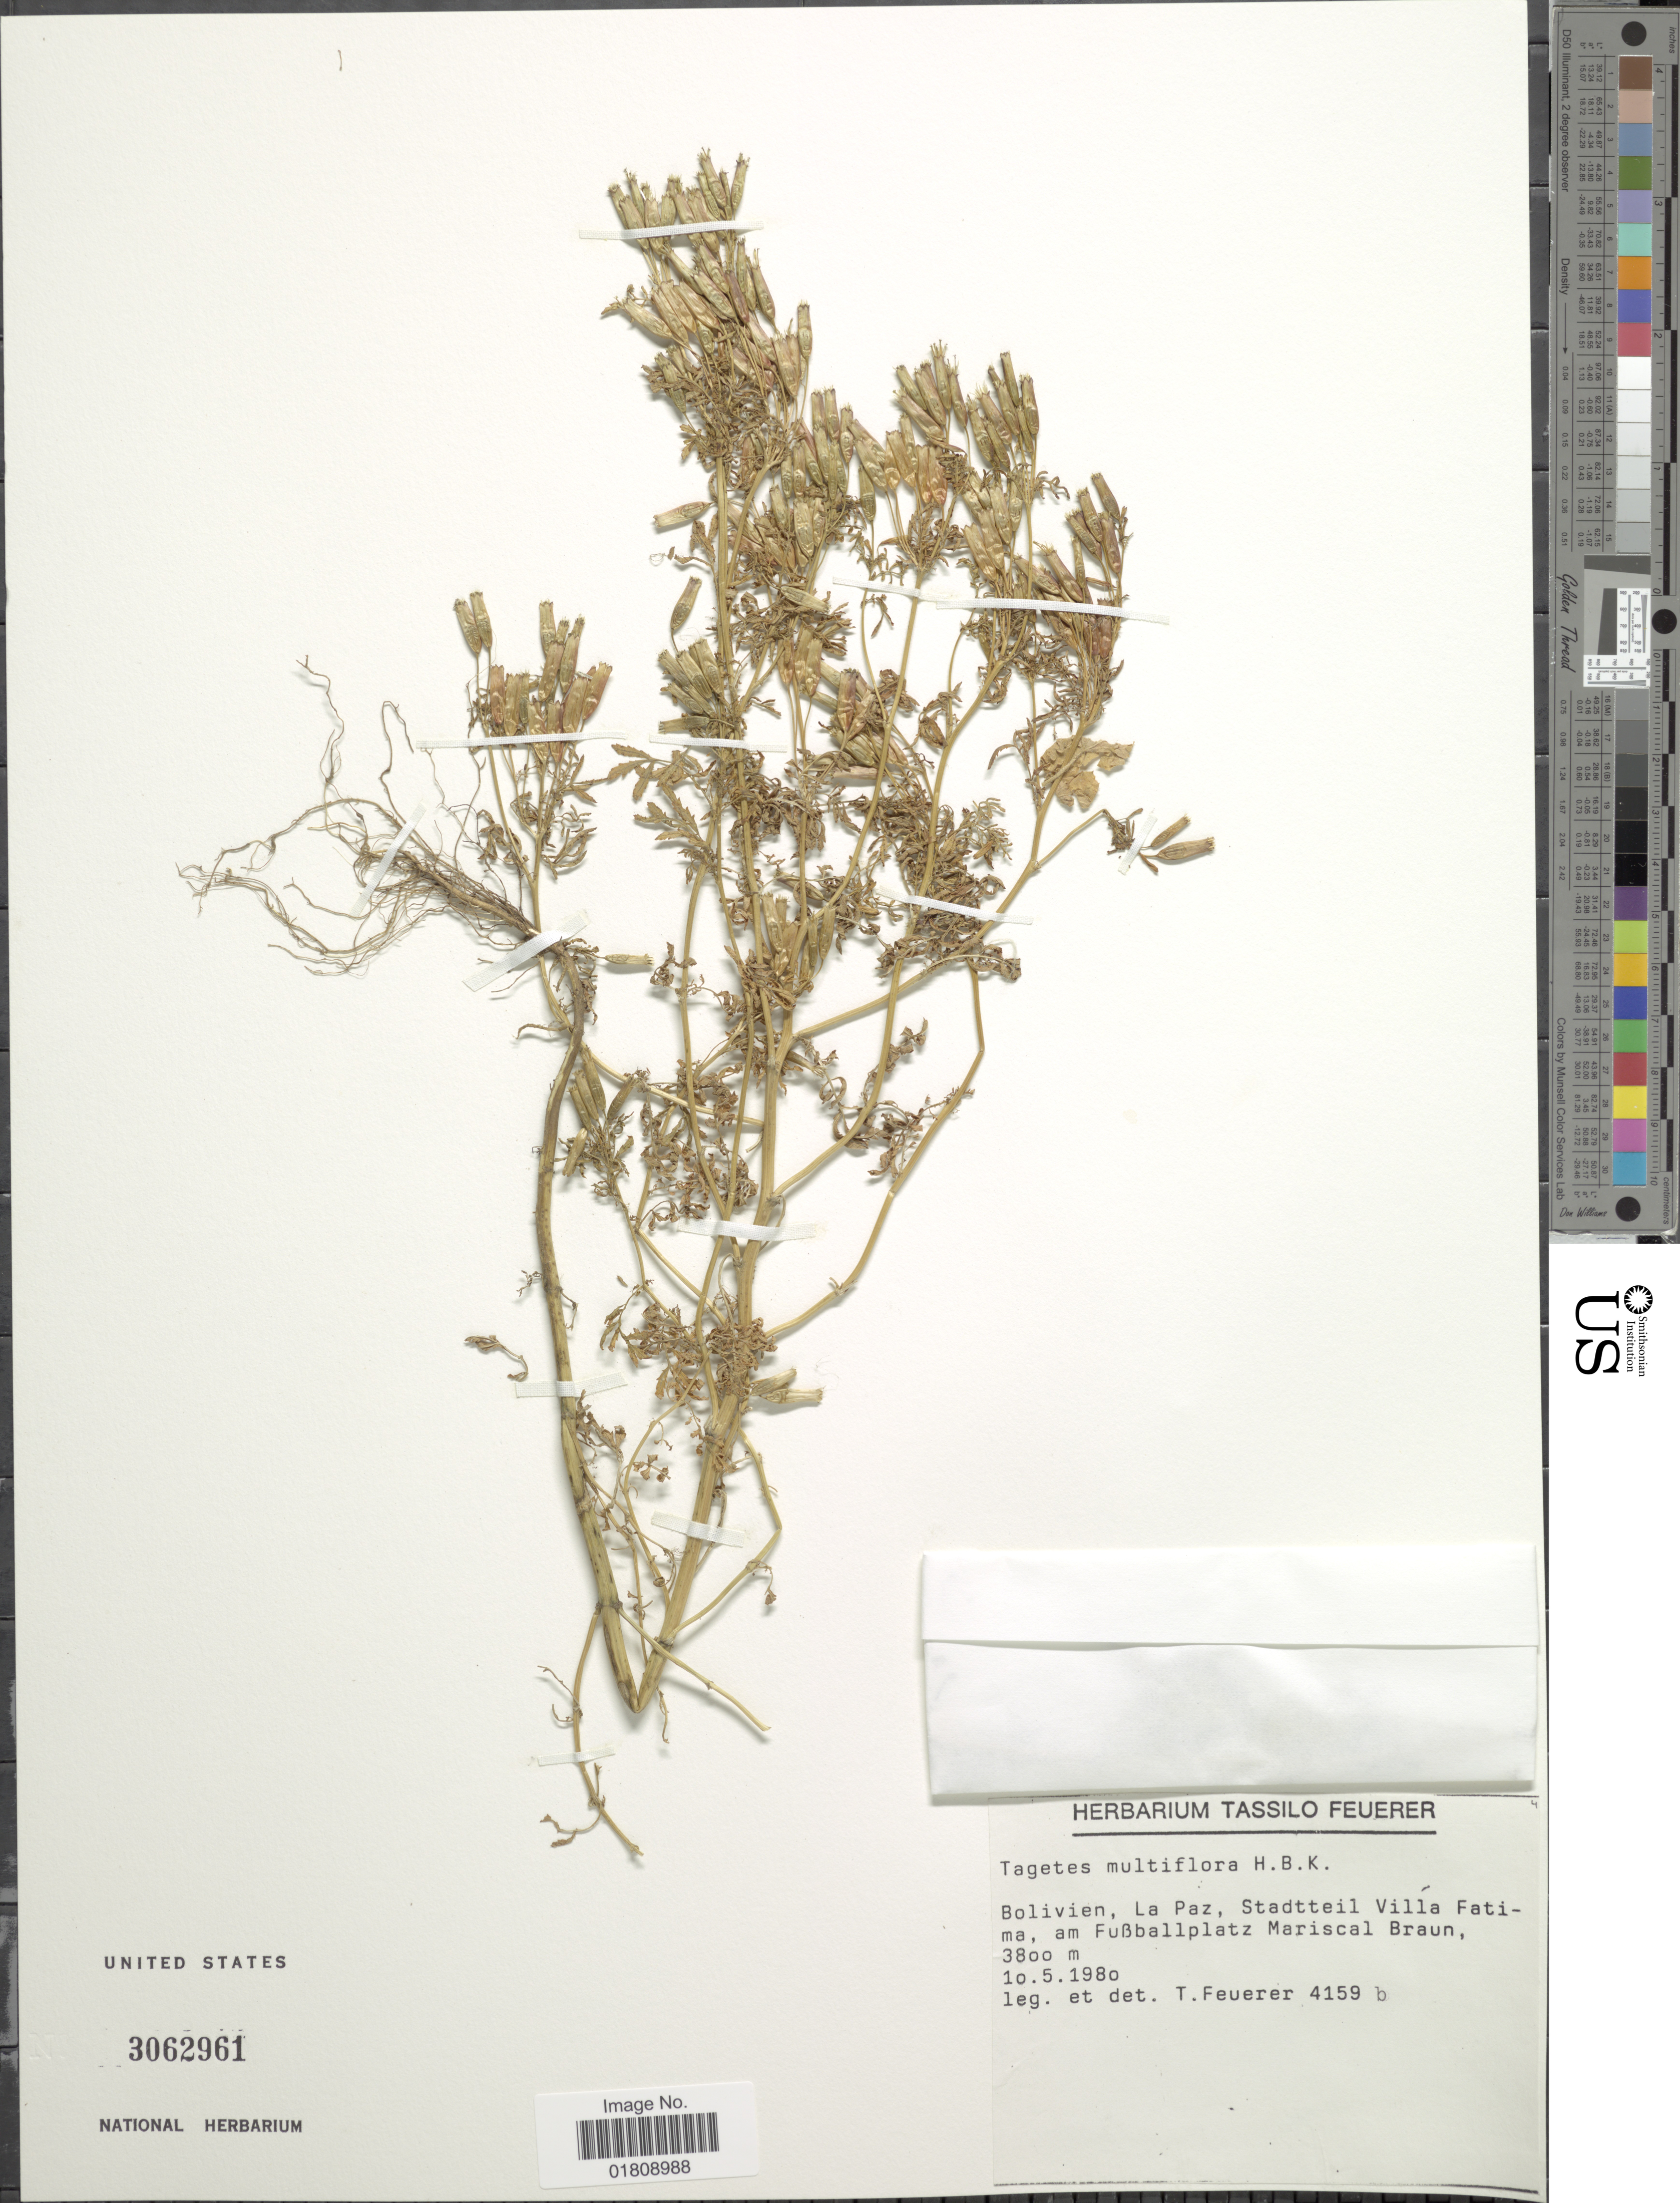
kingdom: Plantae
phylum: Tracheophyta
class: Magnoliopsida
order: Asterales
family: Asteraceae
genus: Tagetes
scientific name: Tagetes multiflora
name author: Kunth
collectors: T. Feuerer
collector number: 4159b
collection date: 1980-05-10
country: Bolivia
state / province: La Paz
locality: Stadtteil Villa Fatima, am Fubballplatz Mariscal Braun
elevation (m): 3800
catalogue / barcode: US 3062961